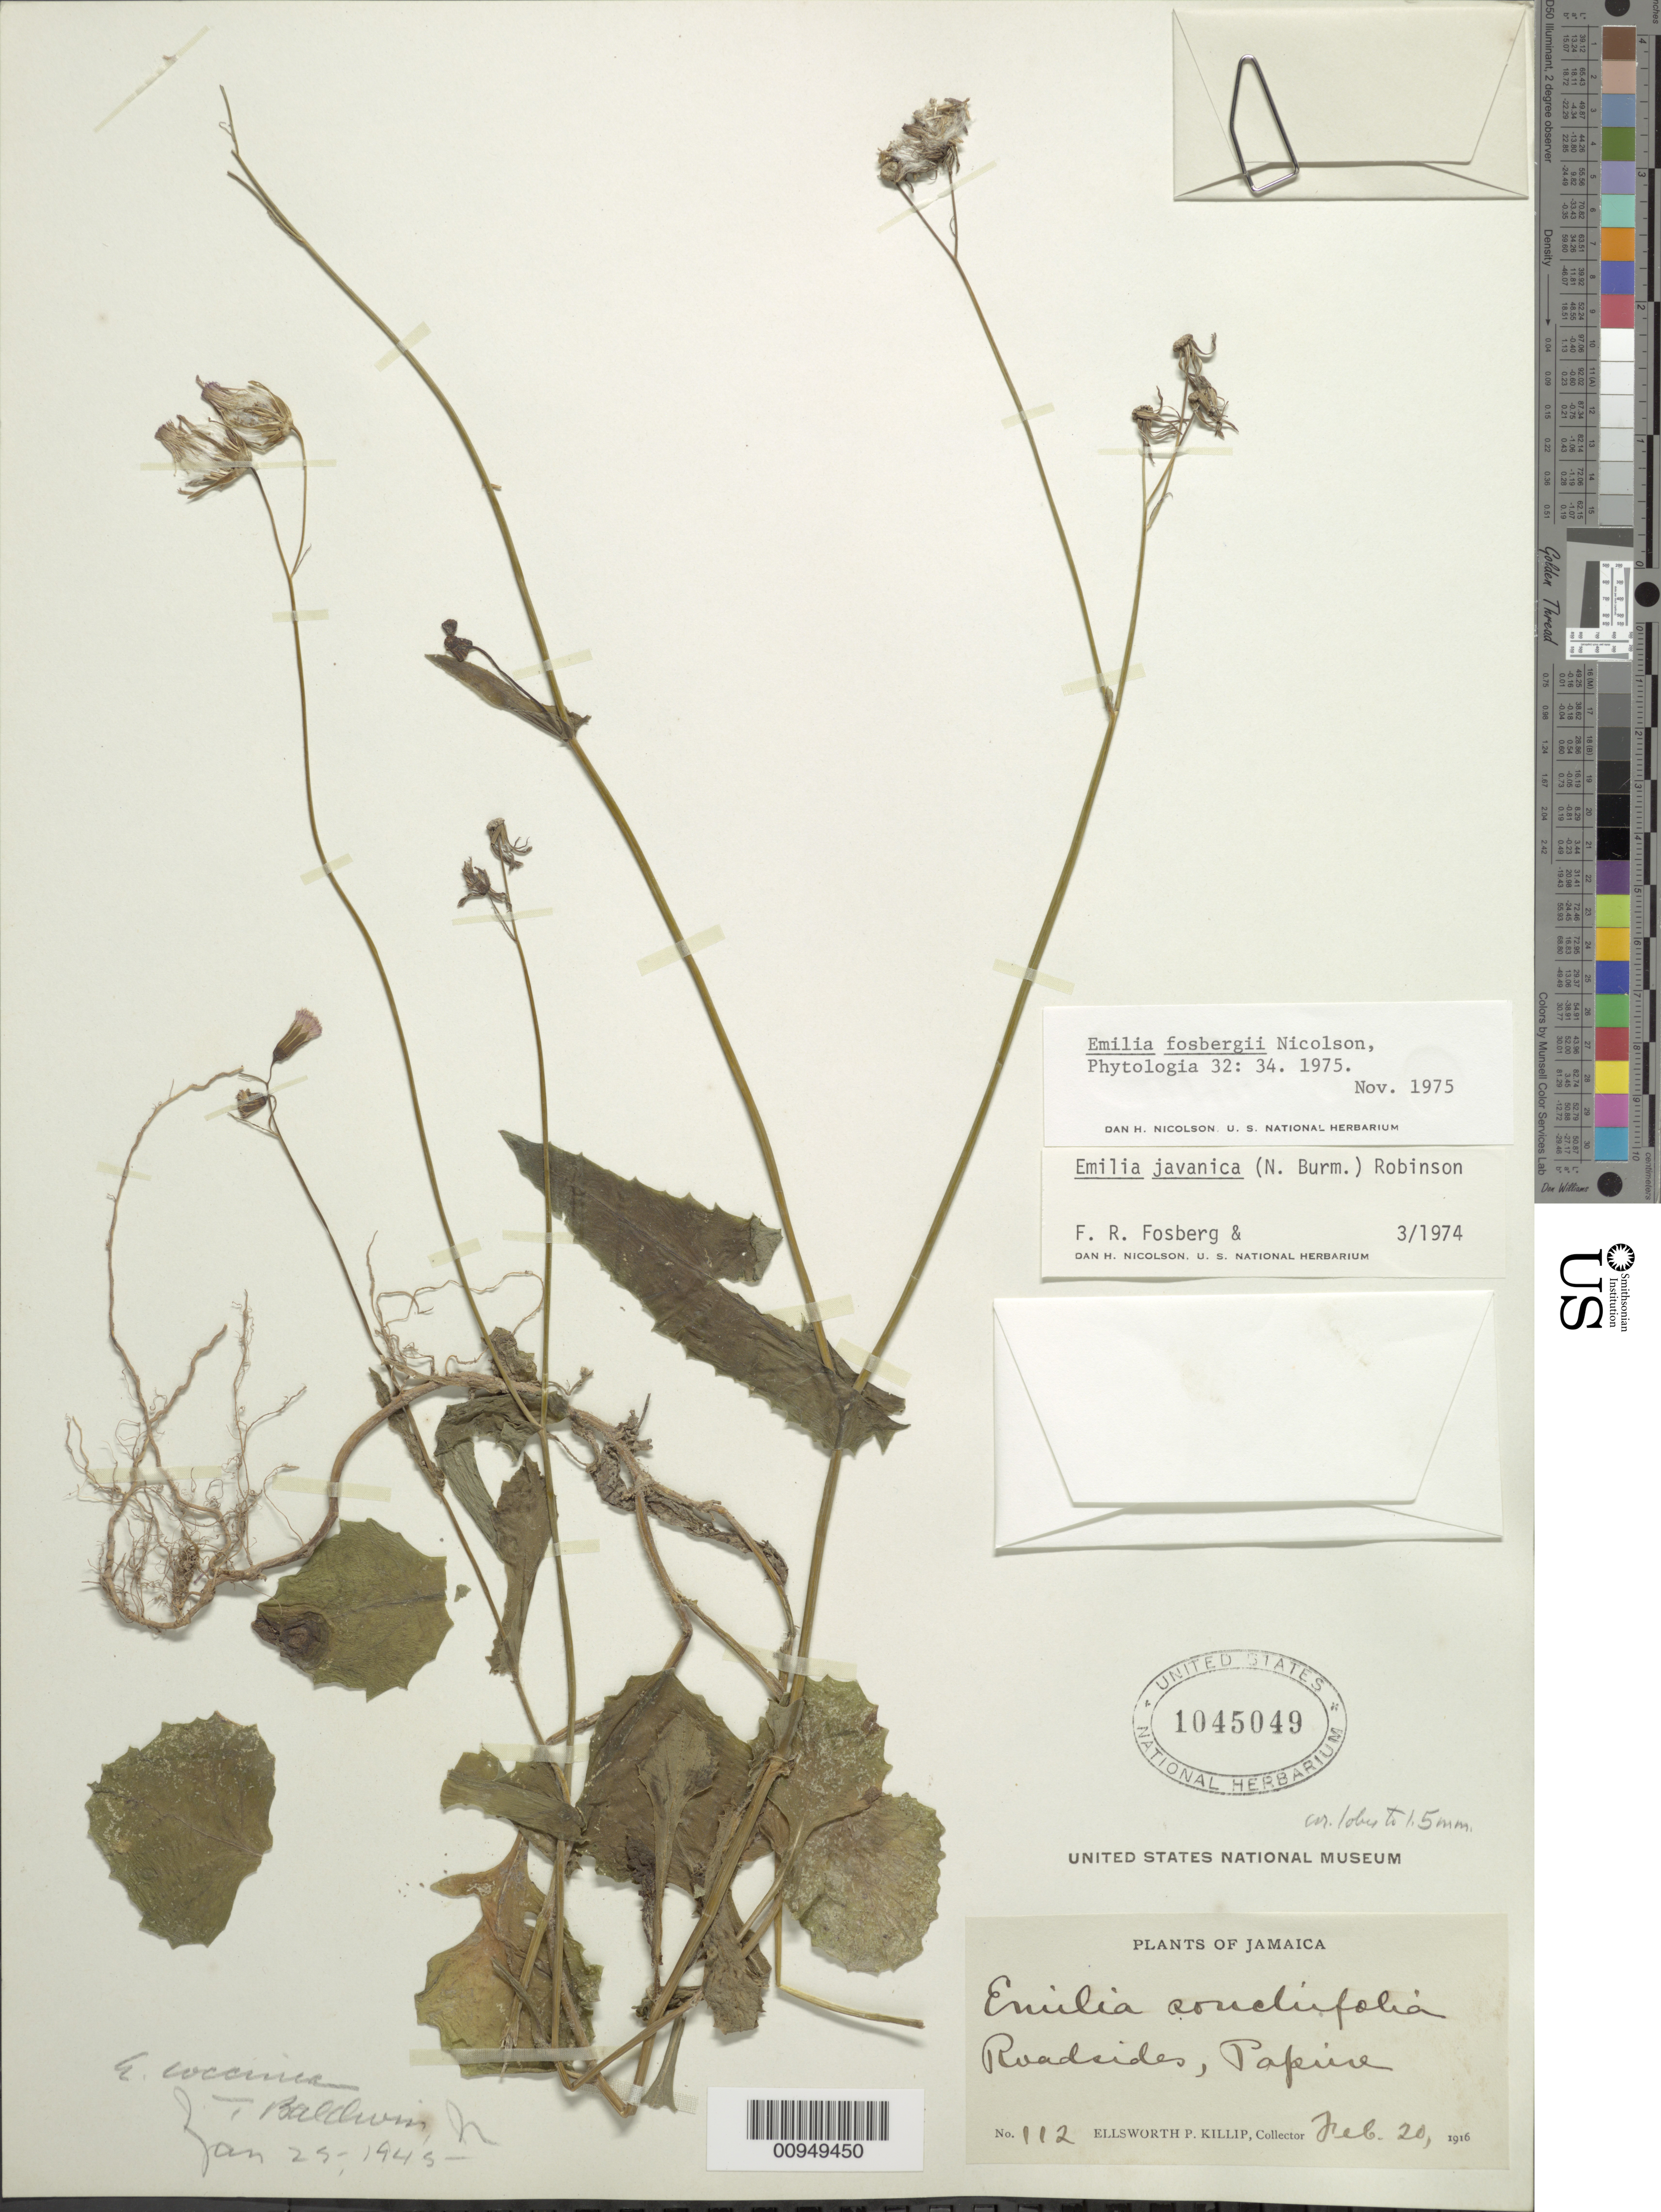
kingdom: Plantae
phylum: Tracheophyta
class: Magnoliopsida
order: Asterales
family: Asteraceae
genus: Emilia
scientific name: Emilia fosbergii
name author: Nicolson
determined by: Nicolson, Dan H.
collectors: E. P. Killip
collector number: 112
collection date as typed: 20 Feb 1916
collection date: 1916-02-20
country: Jamaica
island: Jamaica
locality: Roadsides, "Paprire"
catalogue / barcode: US 1045049